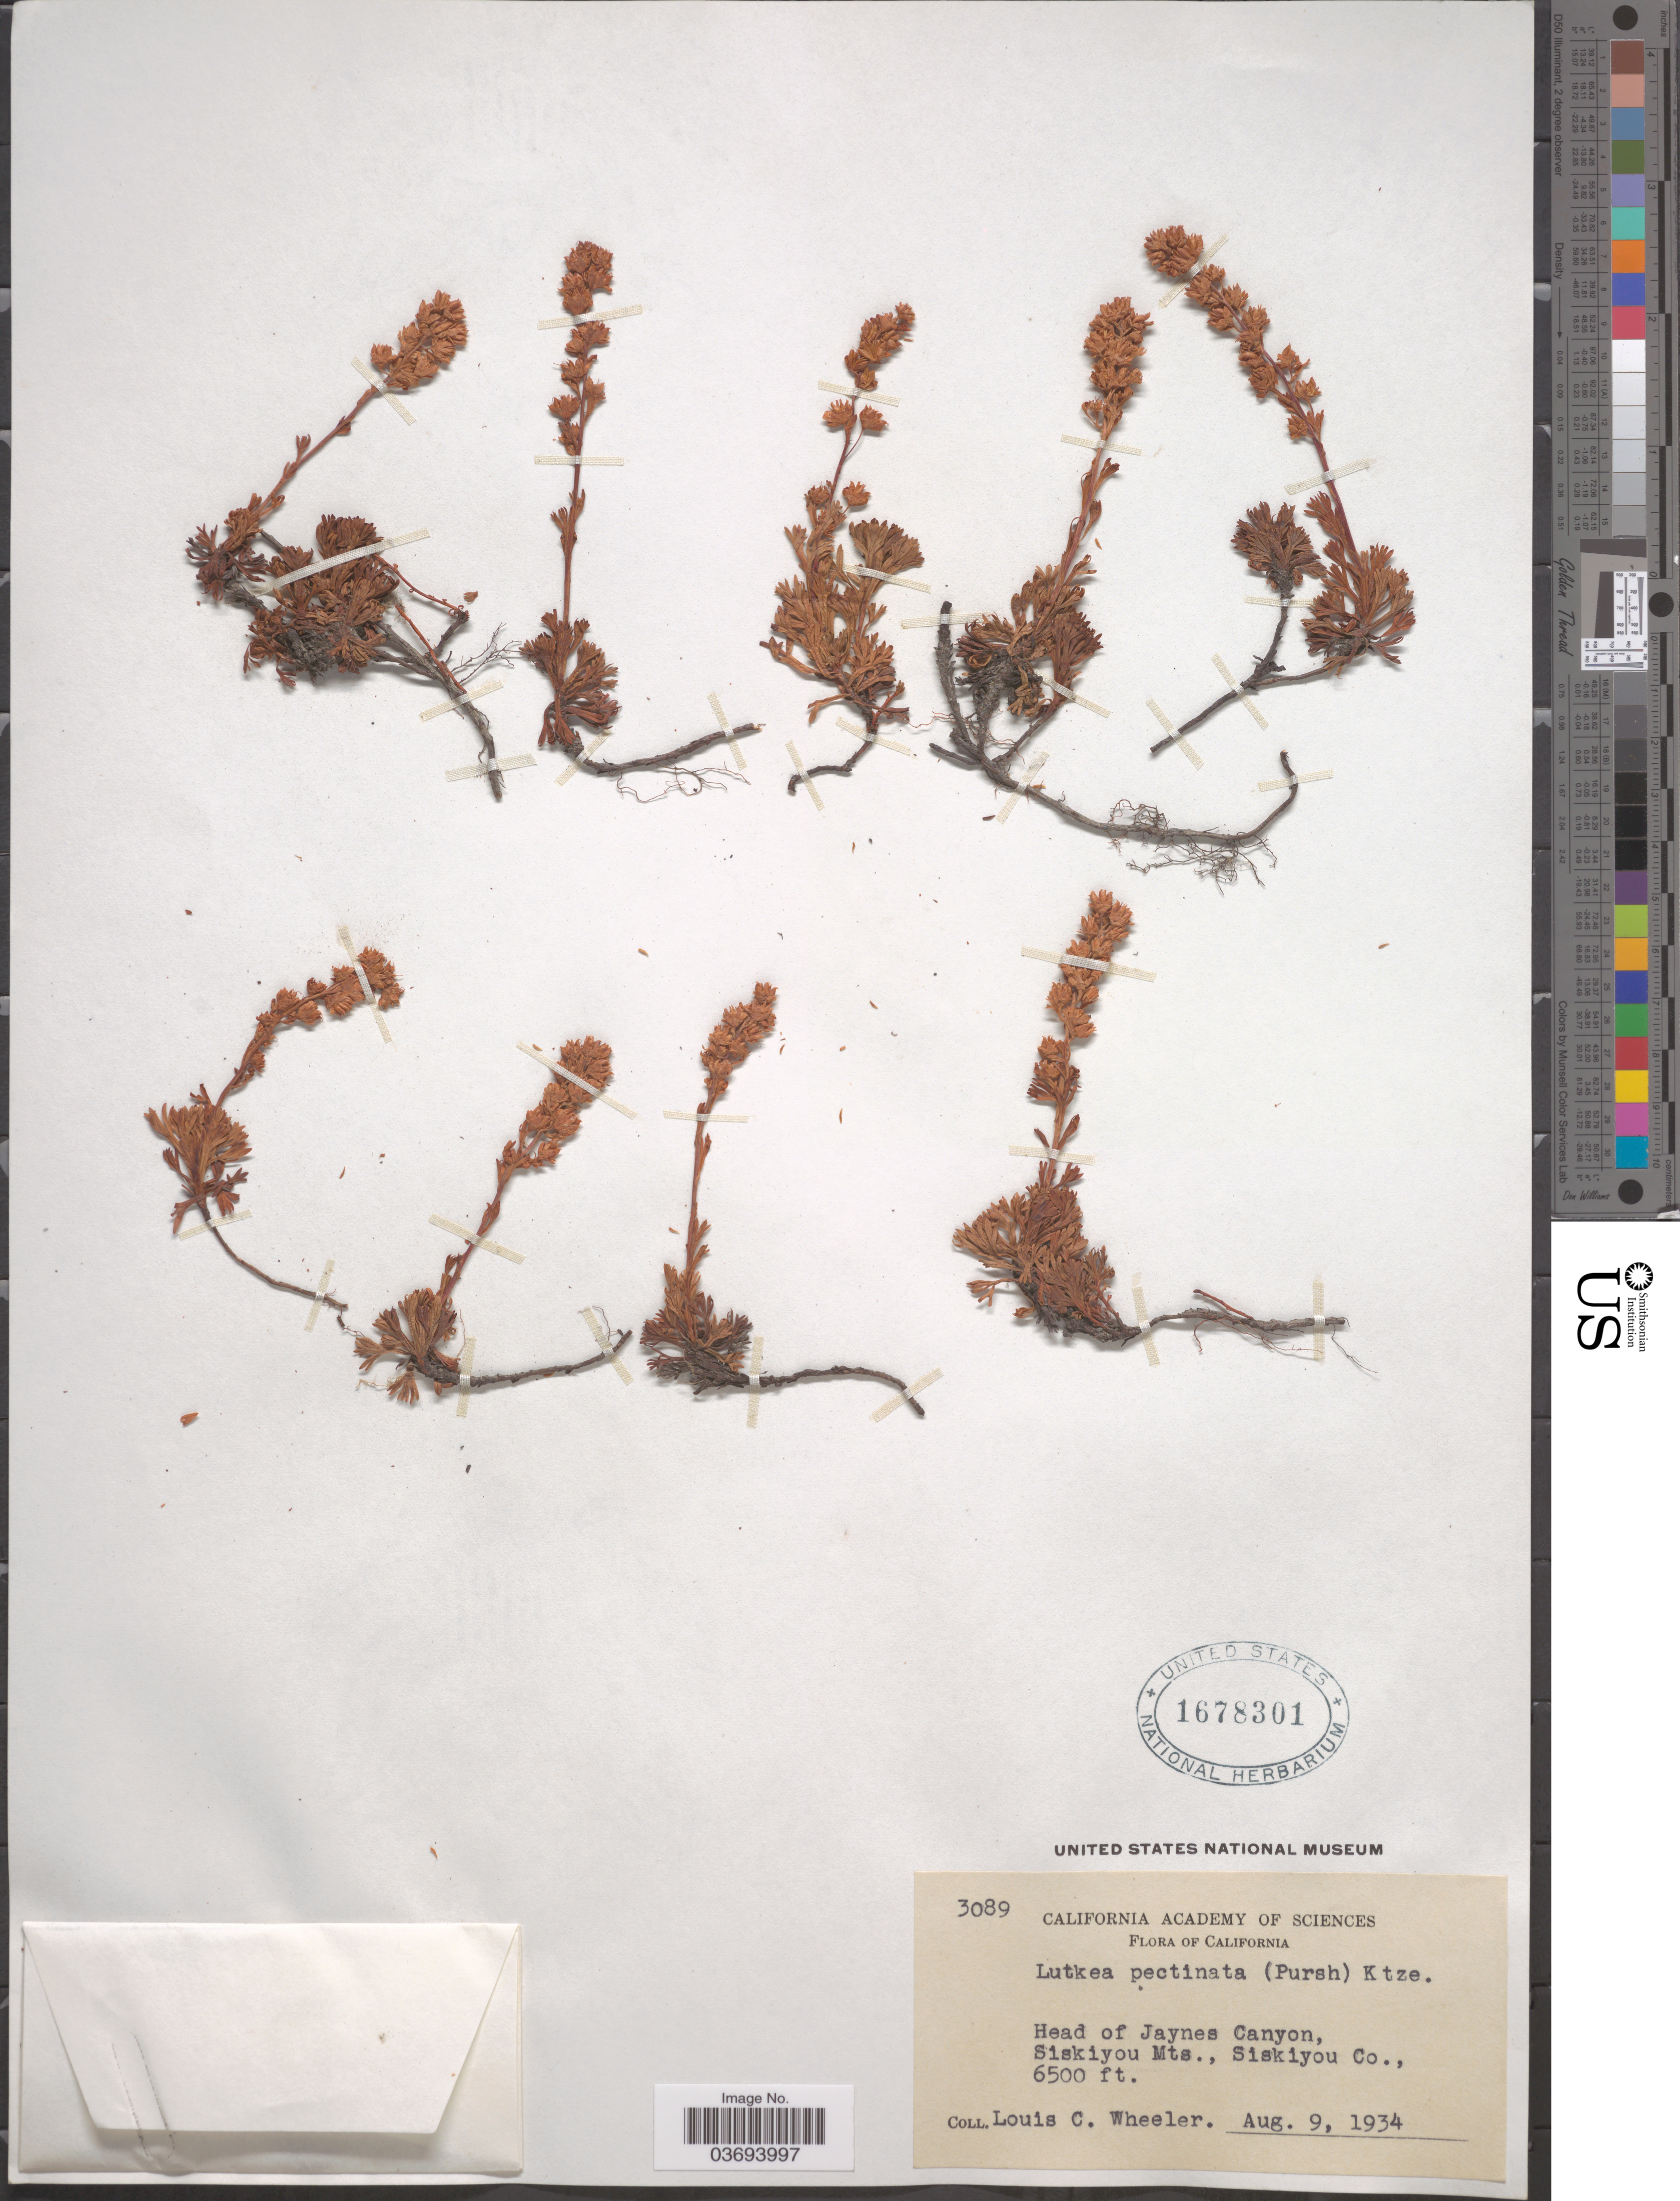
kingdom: Plantae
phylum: Tracheophyta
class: Magnoliopsida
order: Rosales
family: Rosaceae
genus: Luetkea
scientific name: Luetkea pectinata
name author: (Pursh) Kuntze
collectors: L. C. Wheeler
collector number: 3089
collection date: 1934-08-09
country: United States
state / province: California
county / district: Siskiyou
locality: Head of Jaynes Canyon. Siskiyou Mts., Siskiyou Co.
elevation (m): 1981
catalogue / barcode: US 1678301